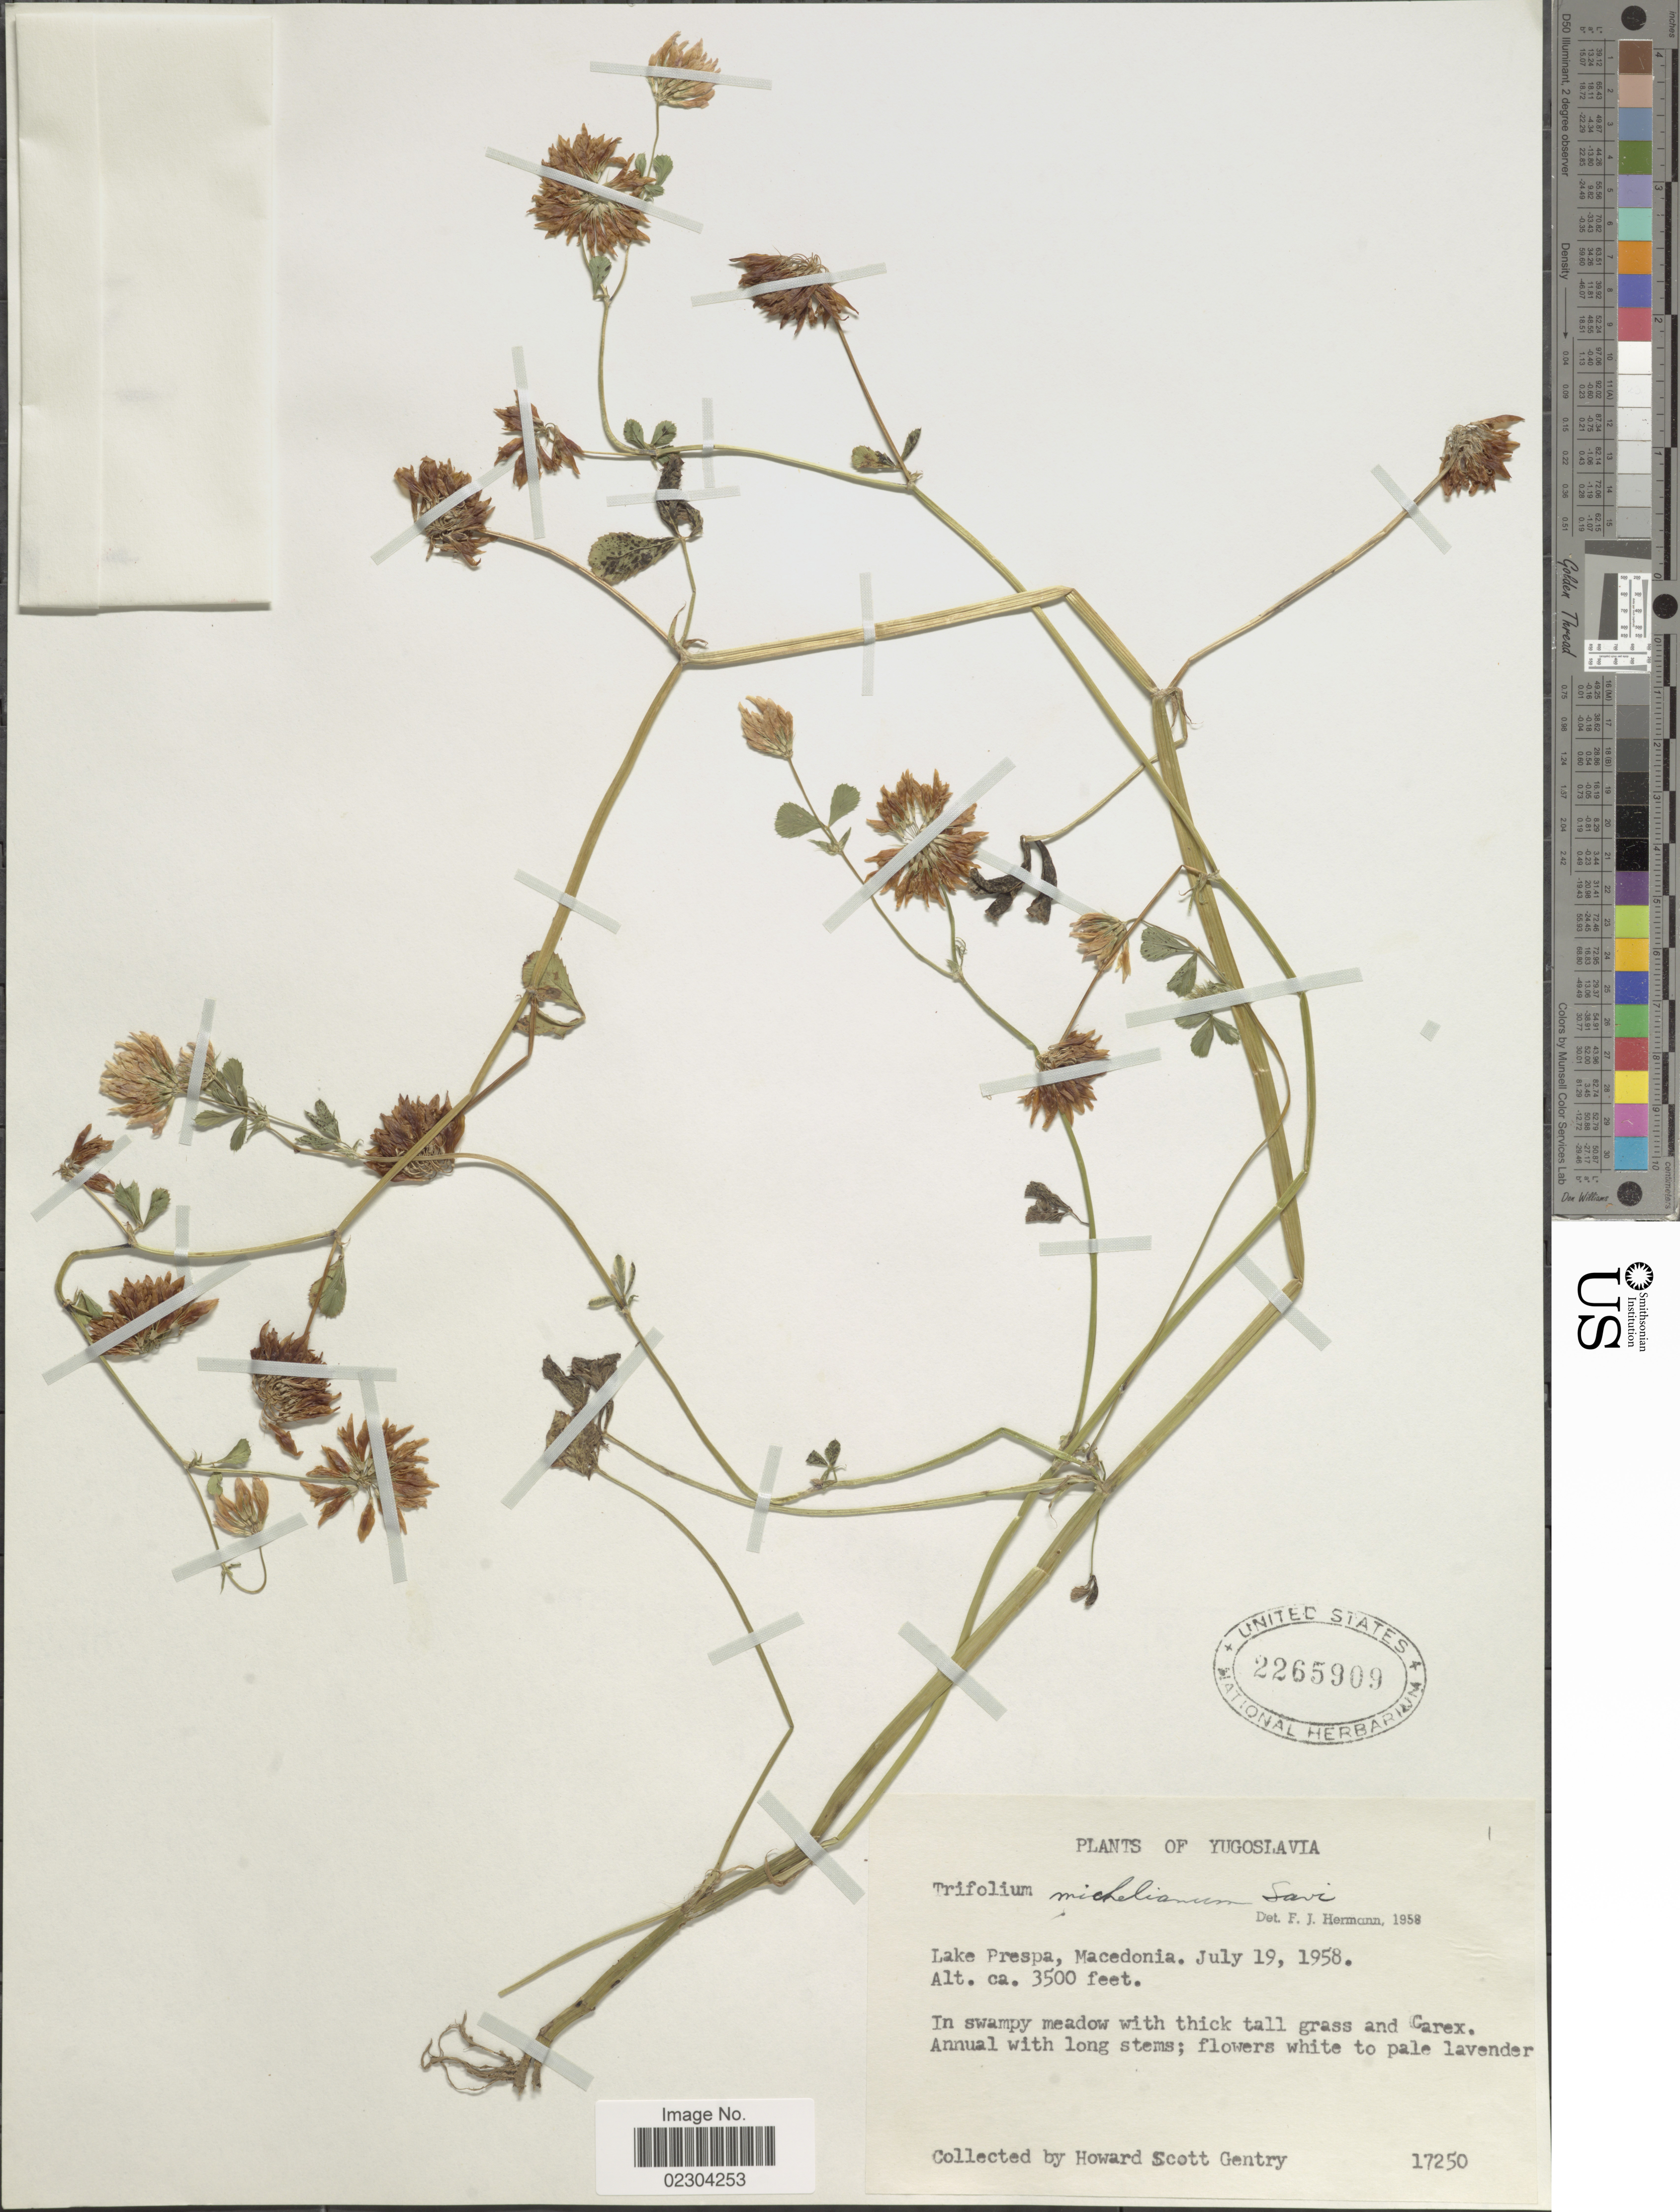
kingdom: Plantae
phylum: Tracheophyta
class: Magnoliopsida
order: Fabales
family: Fabaceae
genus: Trifolium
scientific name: Trifolium michelianum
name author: Savi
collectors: H. S. Gentry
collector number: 17250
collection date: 1958-07-19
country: North Macedonia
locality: Lake Prespa, Macedonia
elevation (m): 1067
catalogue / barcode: US 2265909